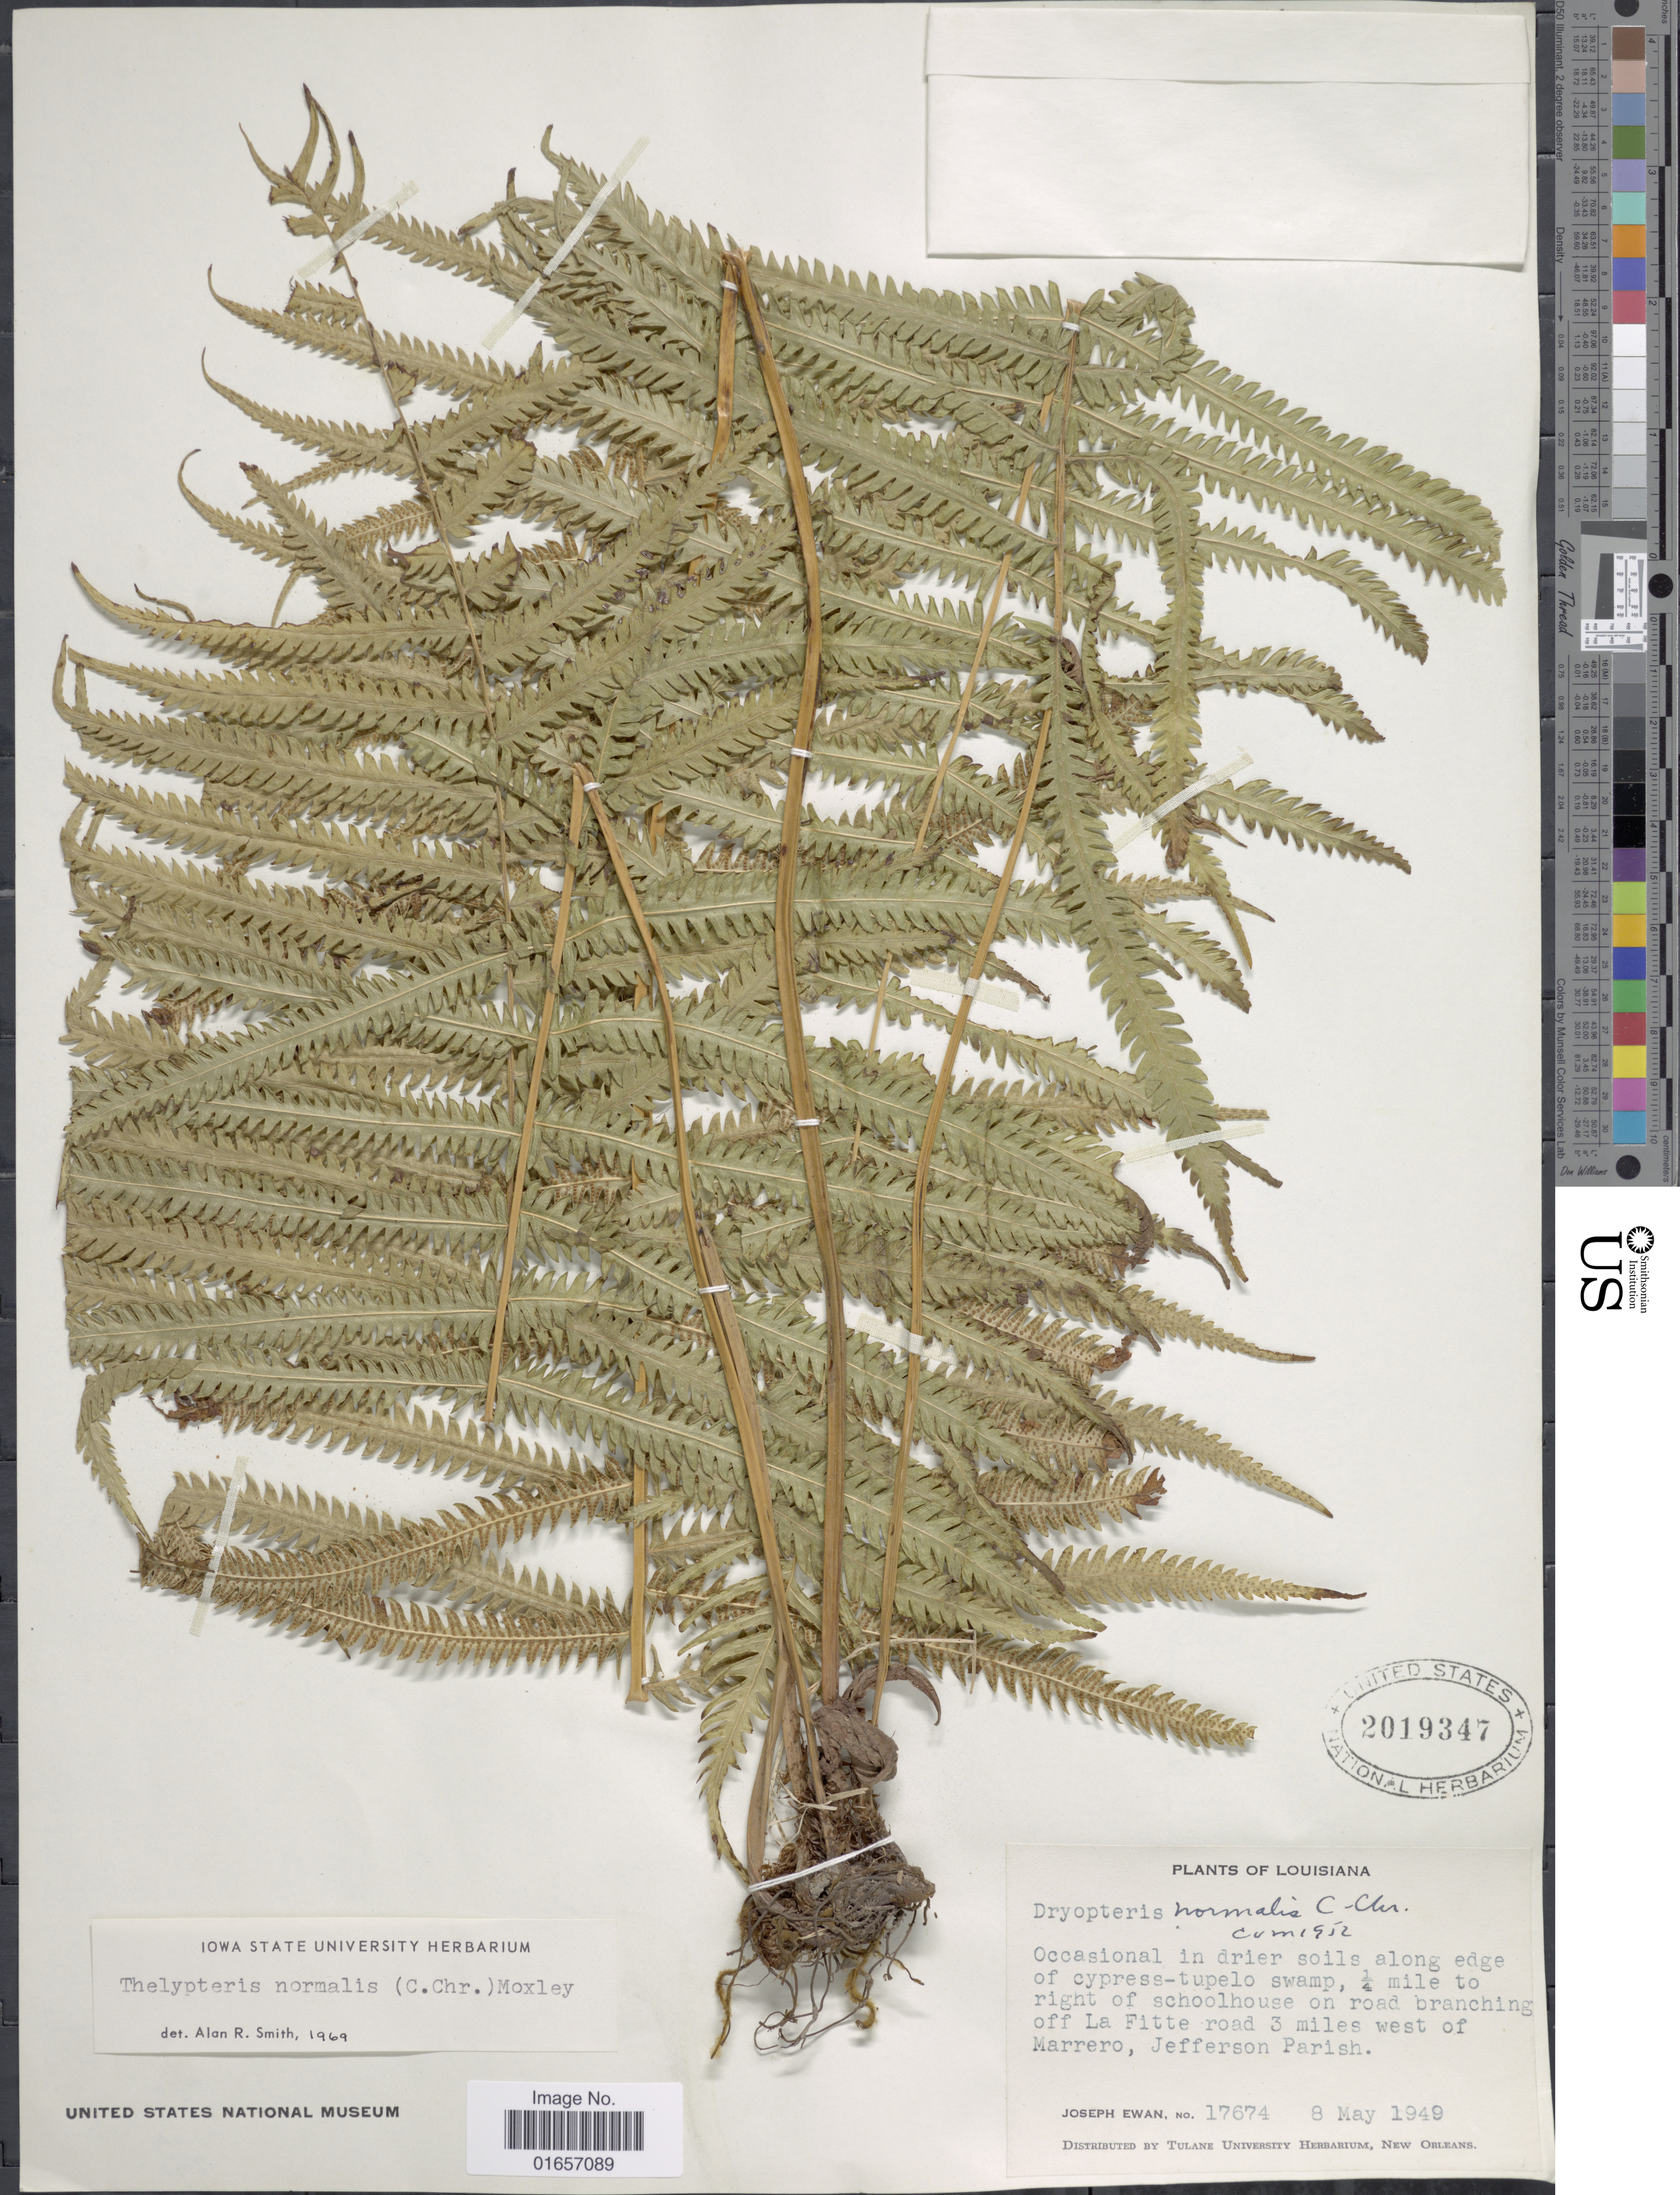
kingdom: Plantae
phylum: Tracheophyta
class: Polypodiopsida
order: Polypodiales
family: Thelypteridaceae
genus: Christella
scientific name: Christella kunthii comb. ined.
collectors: J. A. Ewan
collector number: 17674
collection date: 1949-05-08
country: United States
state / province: Louisiana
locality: Occasional in drier soils along edge of cypress- tupelo swamp, 1/4 mile to right of schoolhouse on road branching off La Fitte road 3 miles west of Marrero, Jefferson Parish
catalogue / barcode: US 2019347